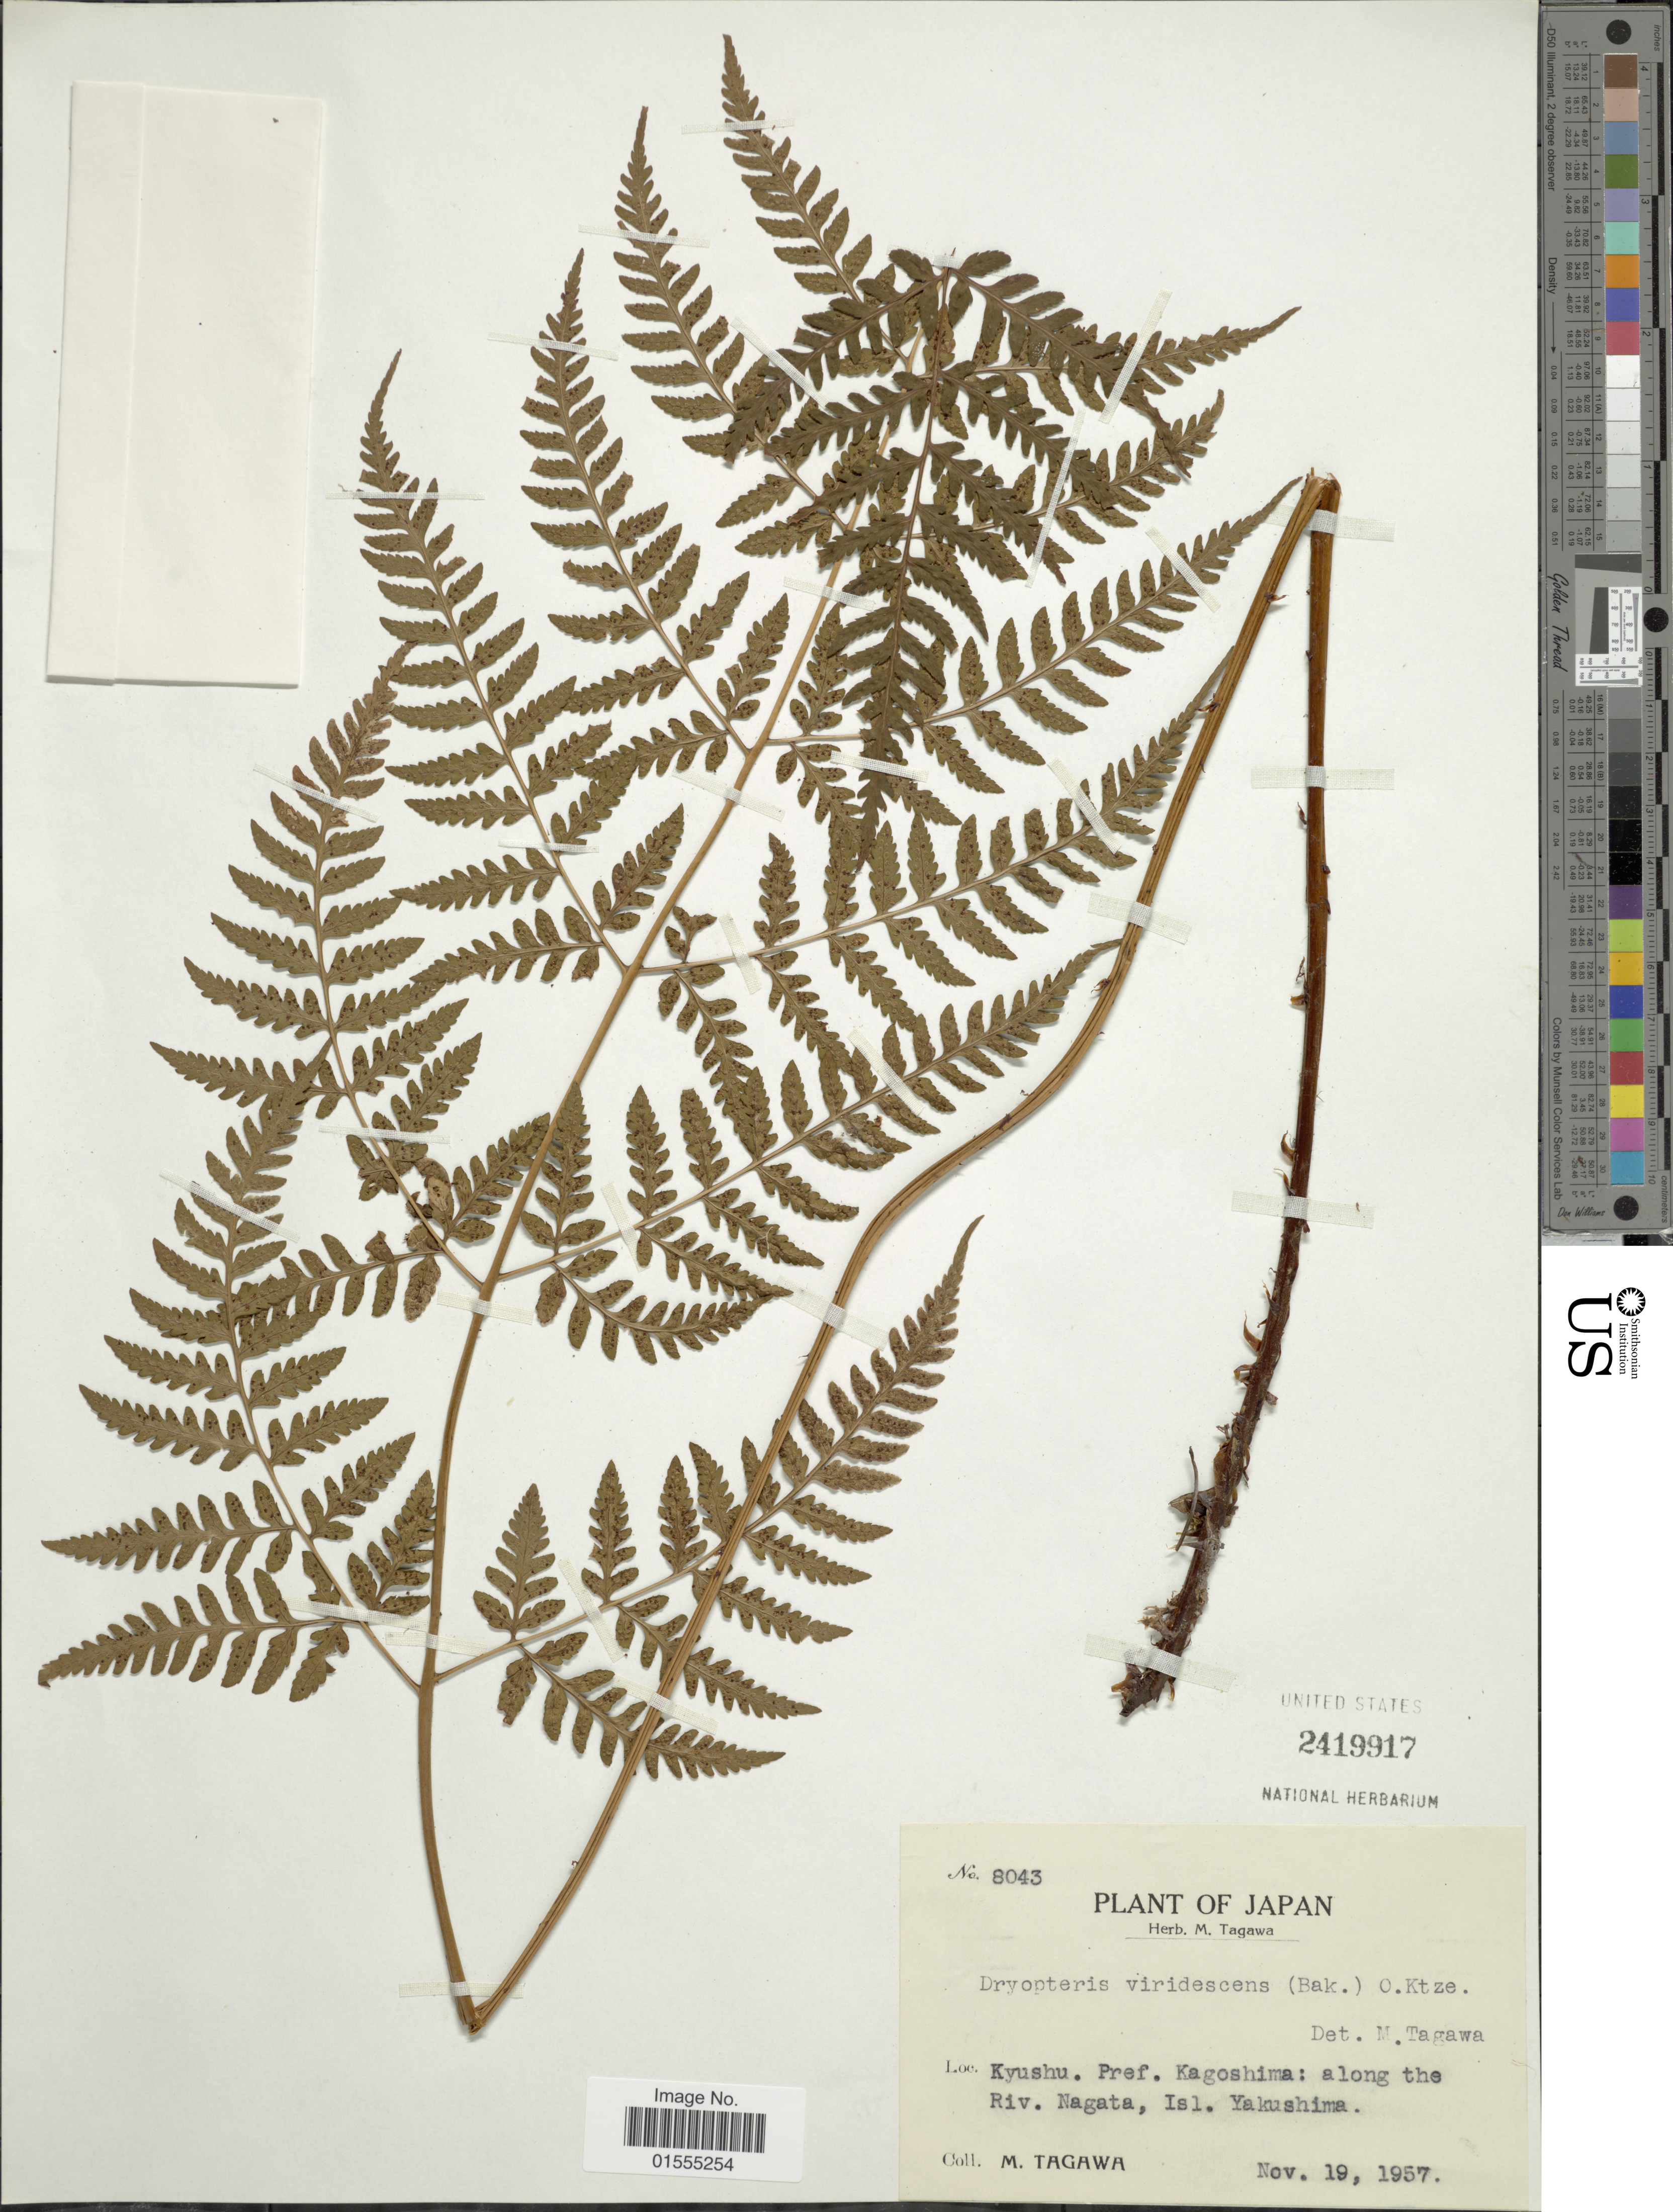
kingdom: Plantae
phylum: Tracheophyta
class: Polypodiopsida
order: Polypodiales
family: Dryopteridaceae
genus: Dryopteris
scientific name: Dryopteris viridescens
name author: (Baker) Kuntze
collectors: M. Tagawa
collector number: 8043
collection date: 1957-11-19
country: Japan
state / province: Kagosima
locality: Kyushu Pref Kagoshima: along the Riv. Nagata, Isl. Yakushima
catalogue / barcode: US 2419917